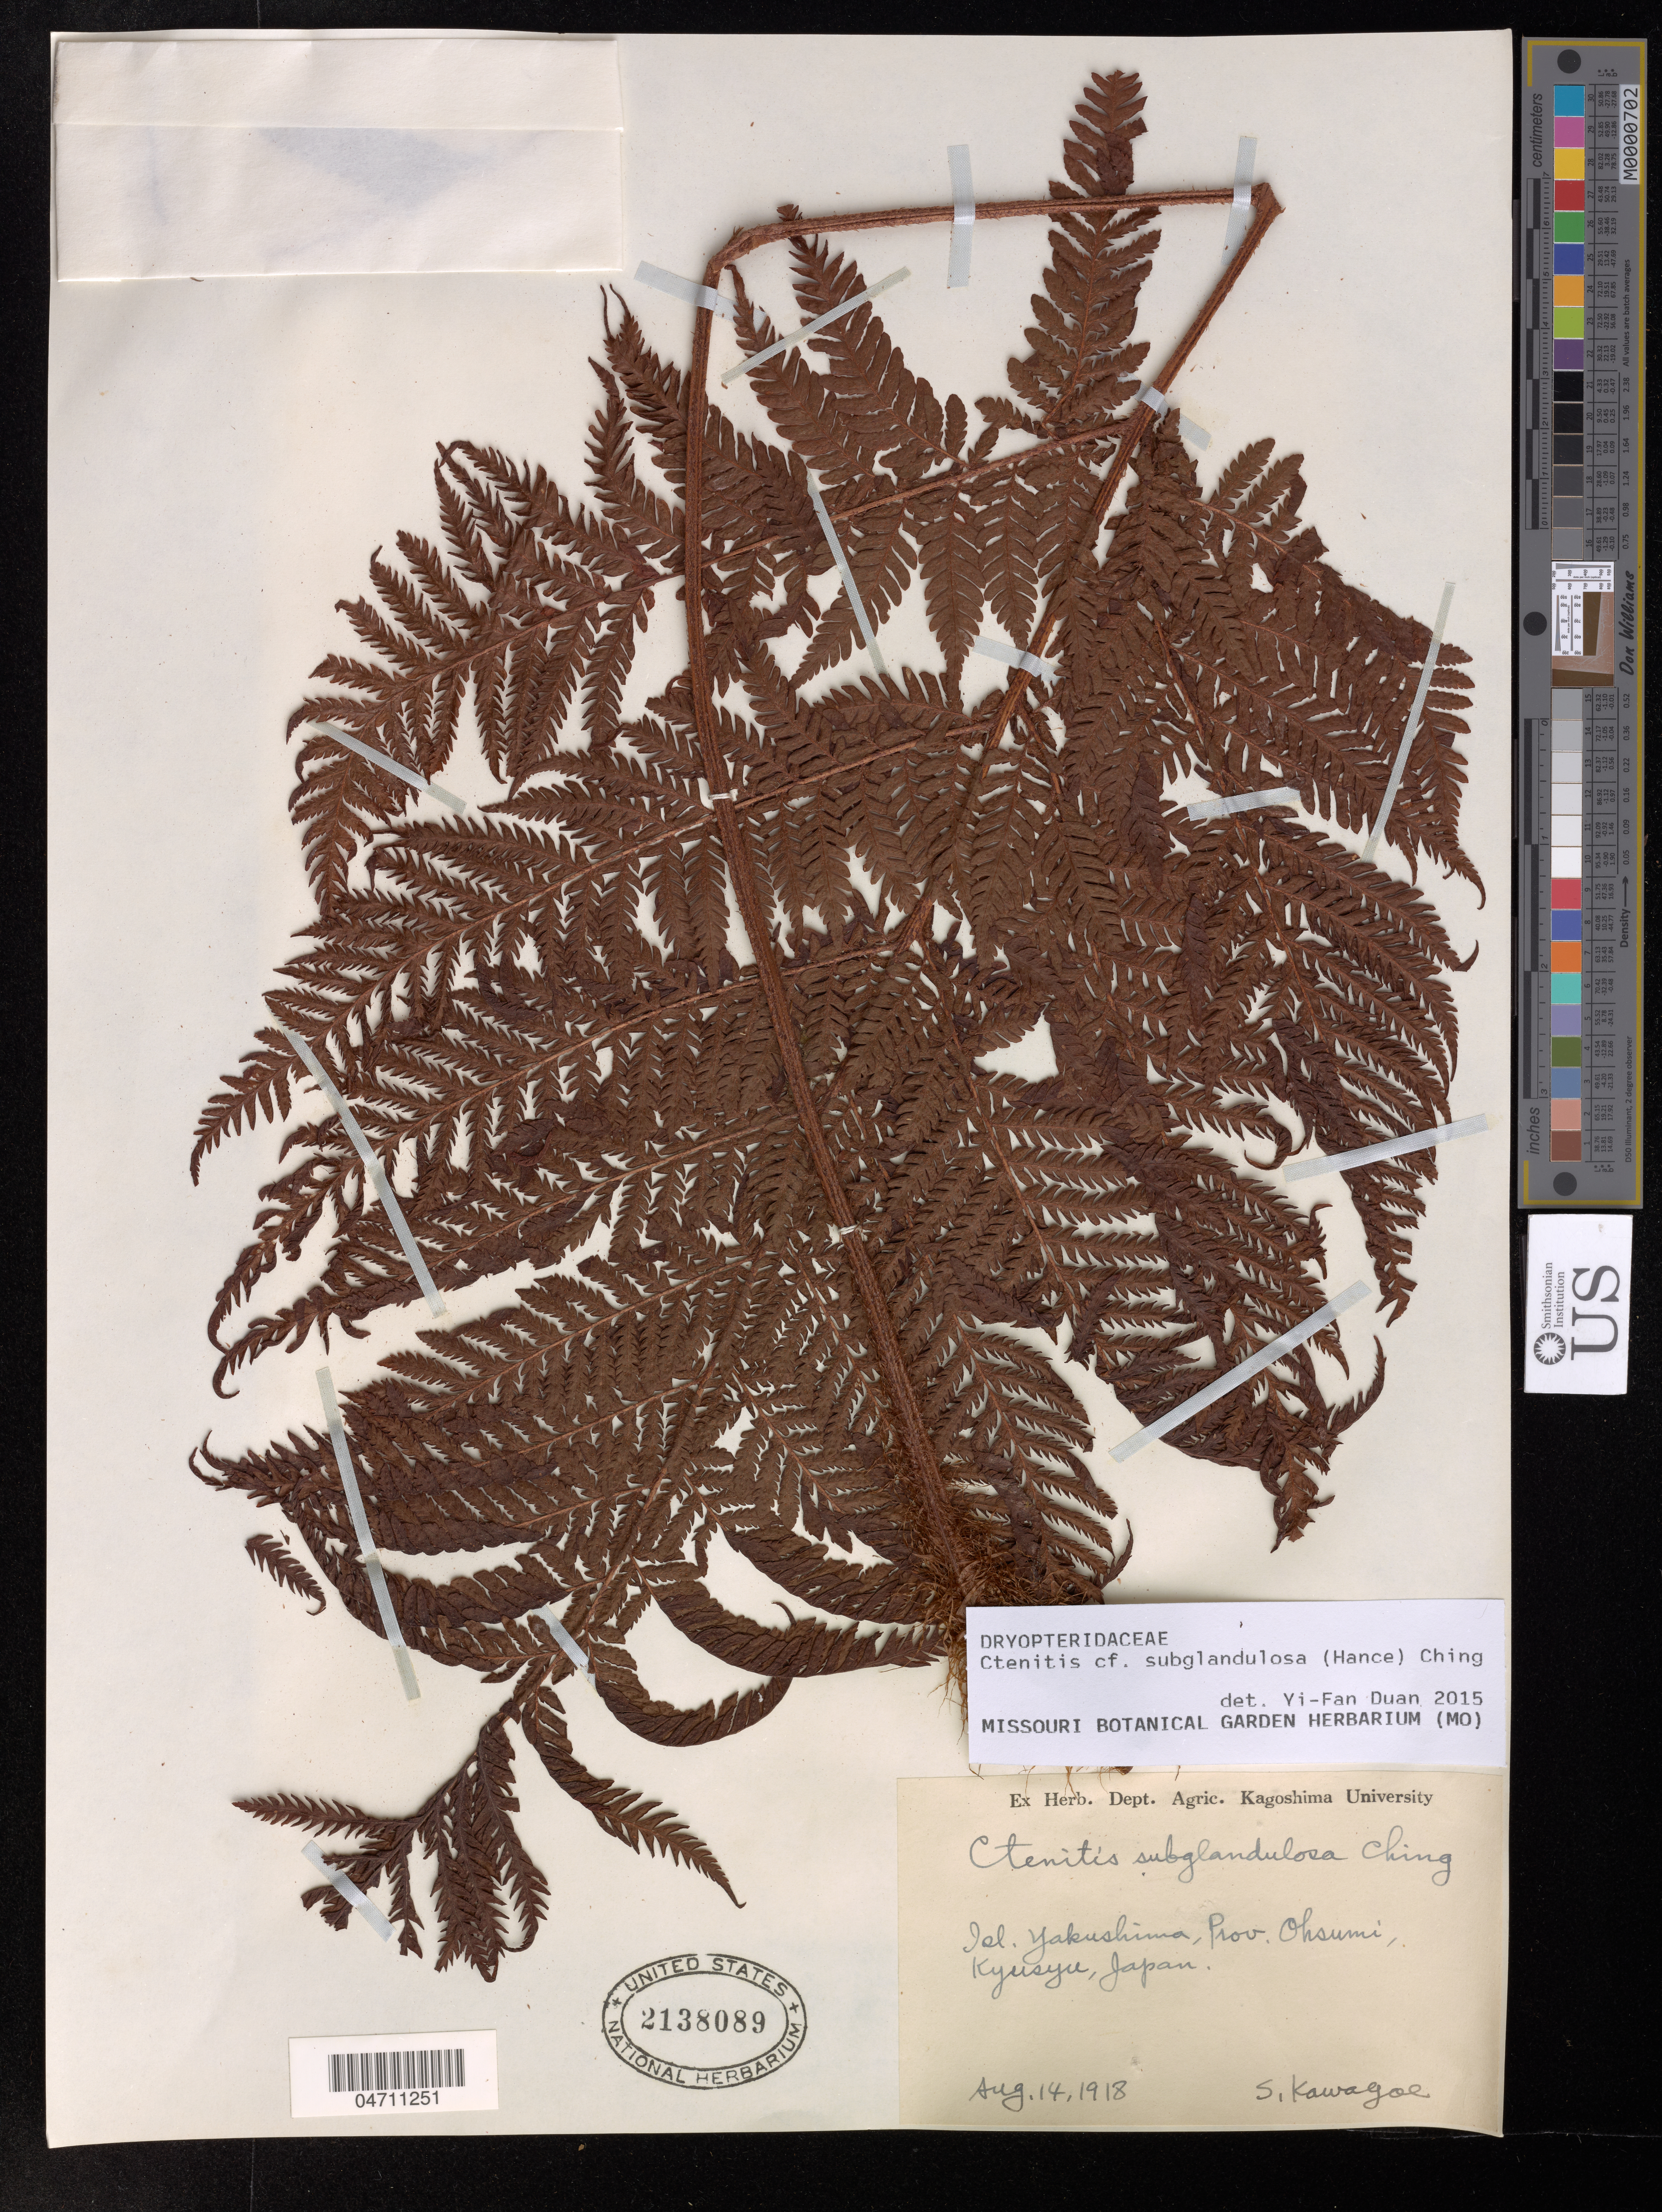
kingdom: Plantae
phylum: Tracheophyta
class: Polypodiopsida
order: Polypodiales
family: Dryopteridaceae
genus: Ctenitis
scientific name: Ctenitis subglandulosa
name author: (Hance) Ching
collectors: S. Kawagoe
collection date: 1918-08-14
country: Japan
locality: !. Yakushima, Prov. Oshumi, Kyusyu.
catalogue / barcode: US 2138089